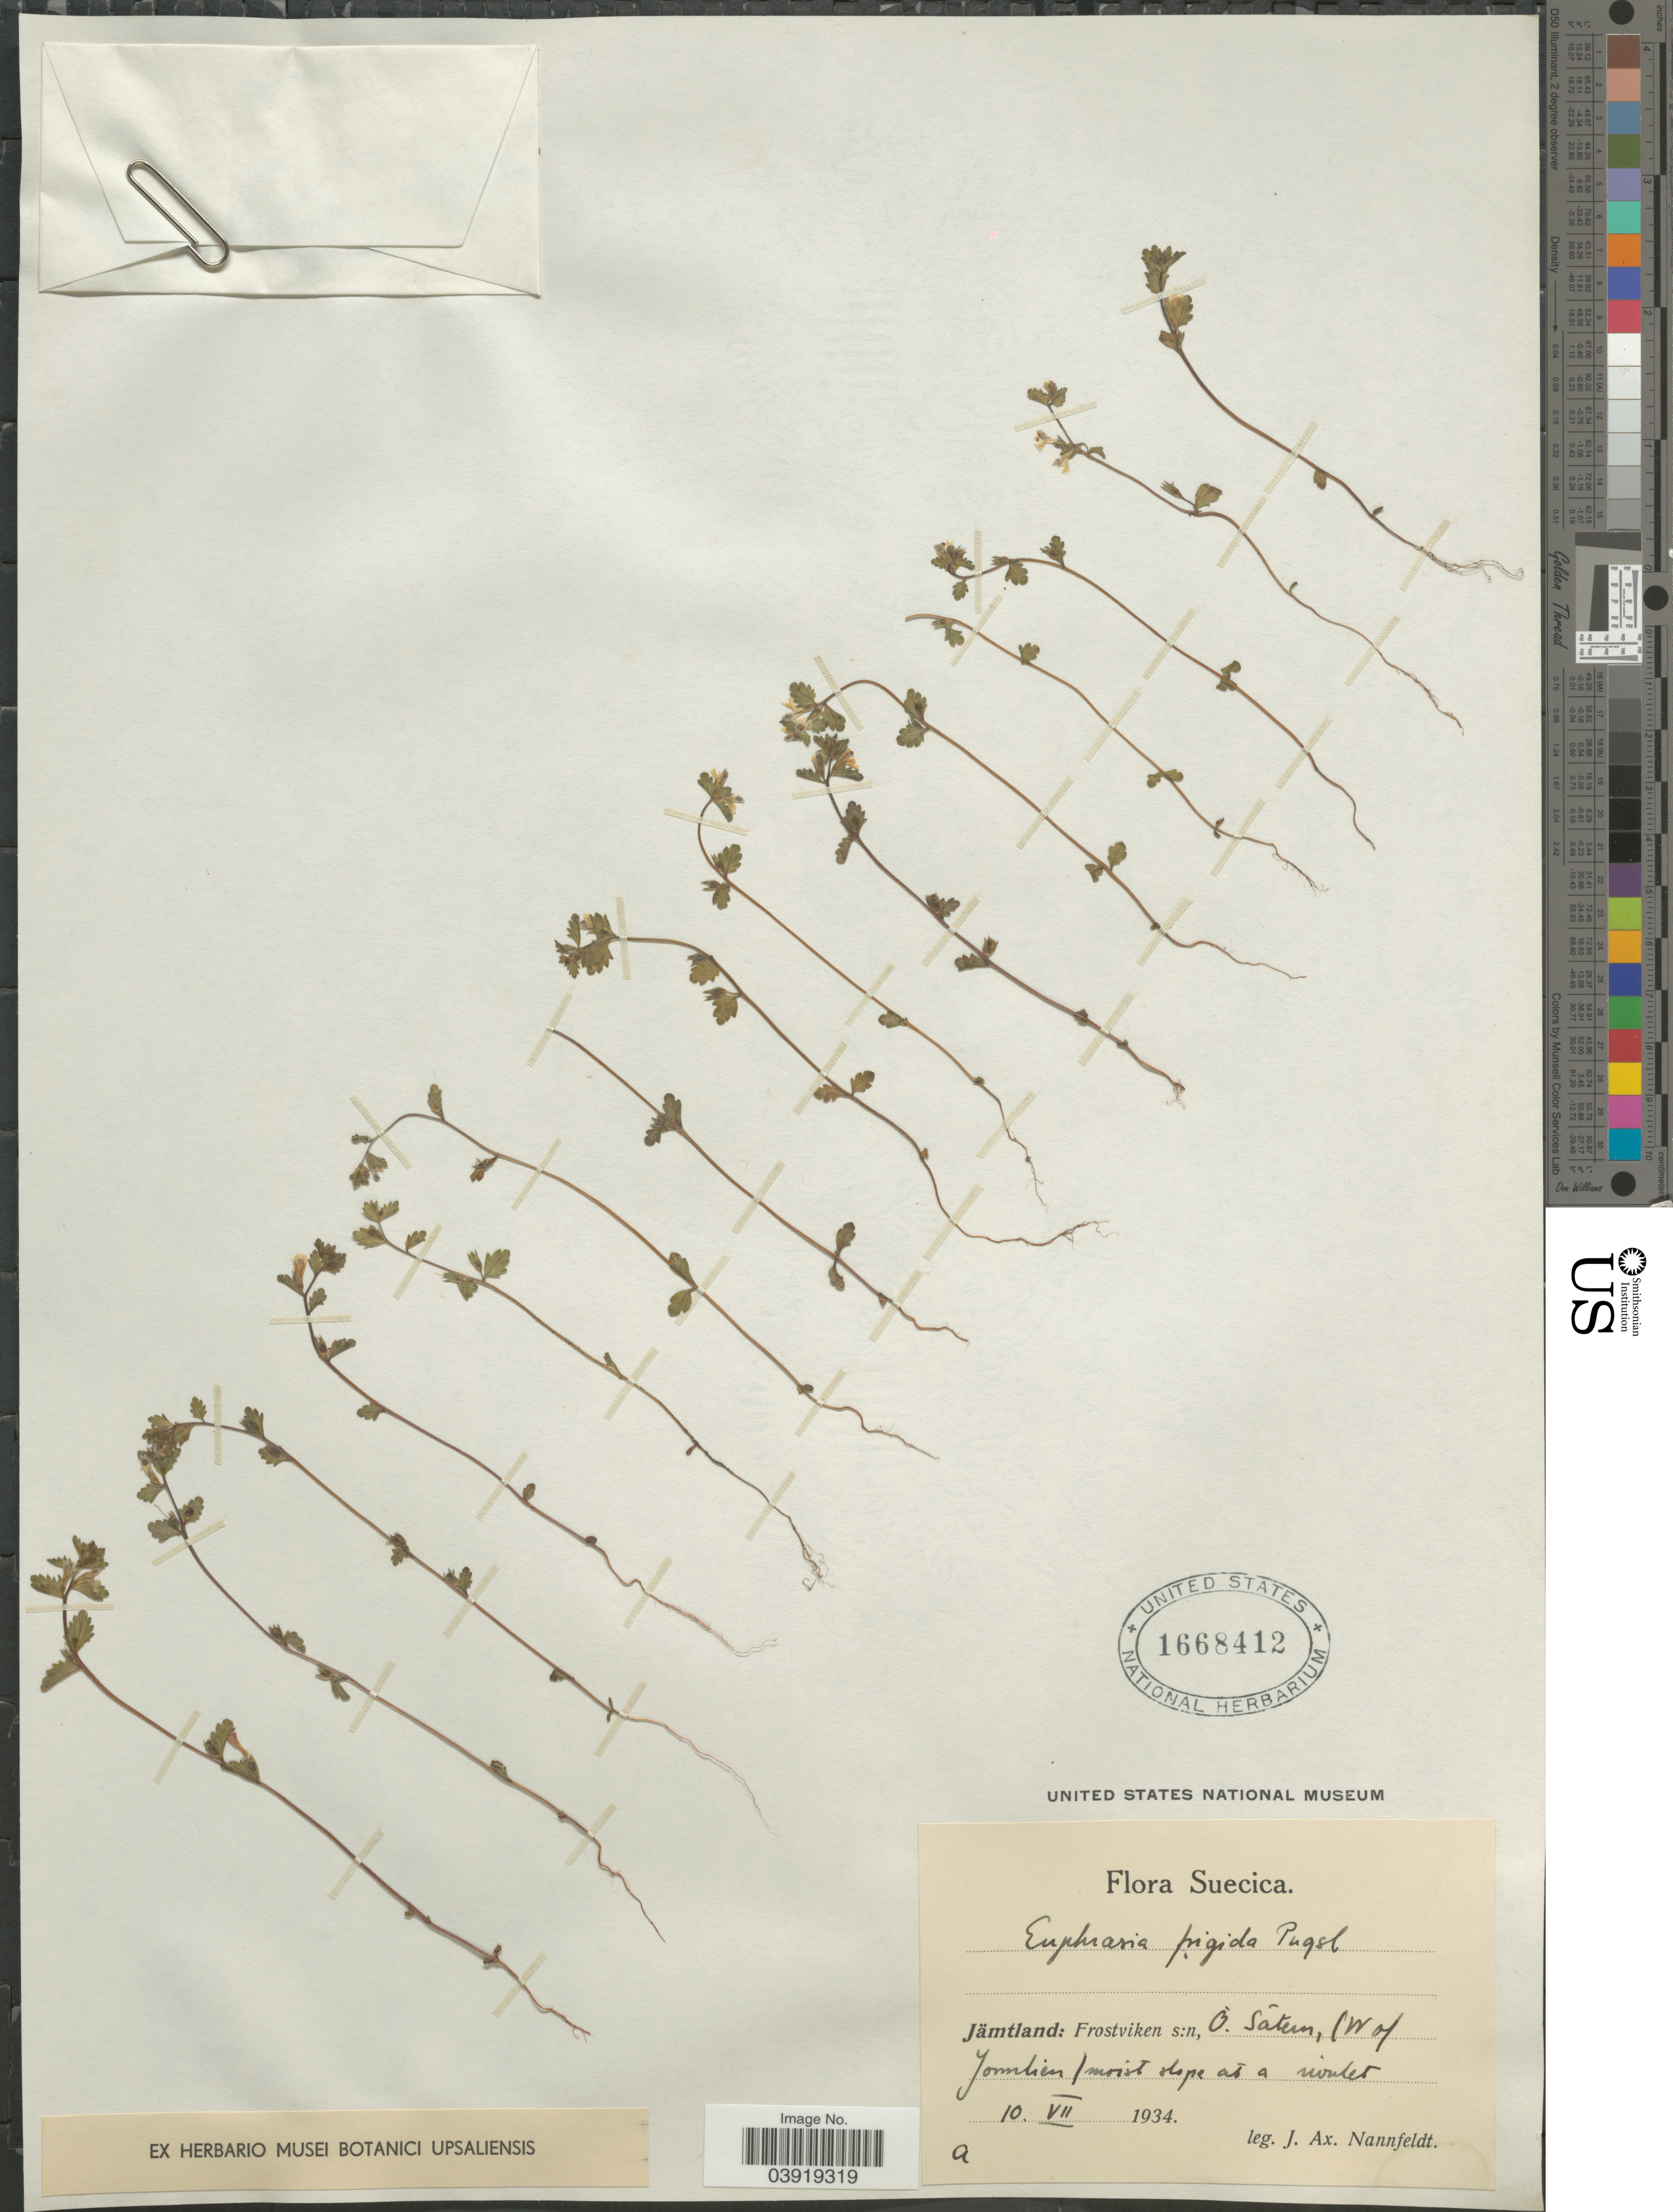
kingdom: Plantae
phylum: Tracheophyta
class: Magnoliopsida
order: Lamiales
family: Orobanchaceae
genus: Euphrasia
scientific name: Euphrasia frigida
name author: Pugsley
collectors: J. Nannfeldt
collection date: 1934-07-10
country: Sweden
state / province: Jämtland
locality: Suecica. Jämtland: Frostviken s:n, O. Sätern [ = Säter] (W of Jormlien) moist slope at rivulet.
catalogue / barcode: US 1668412